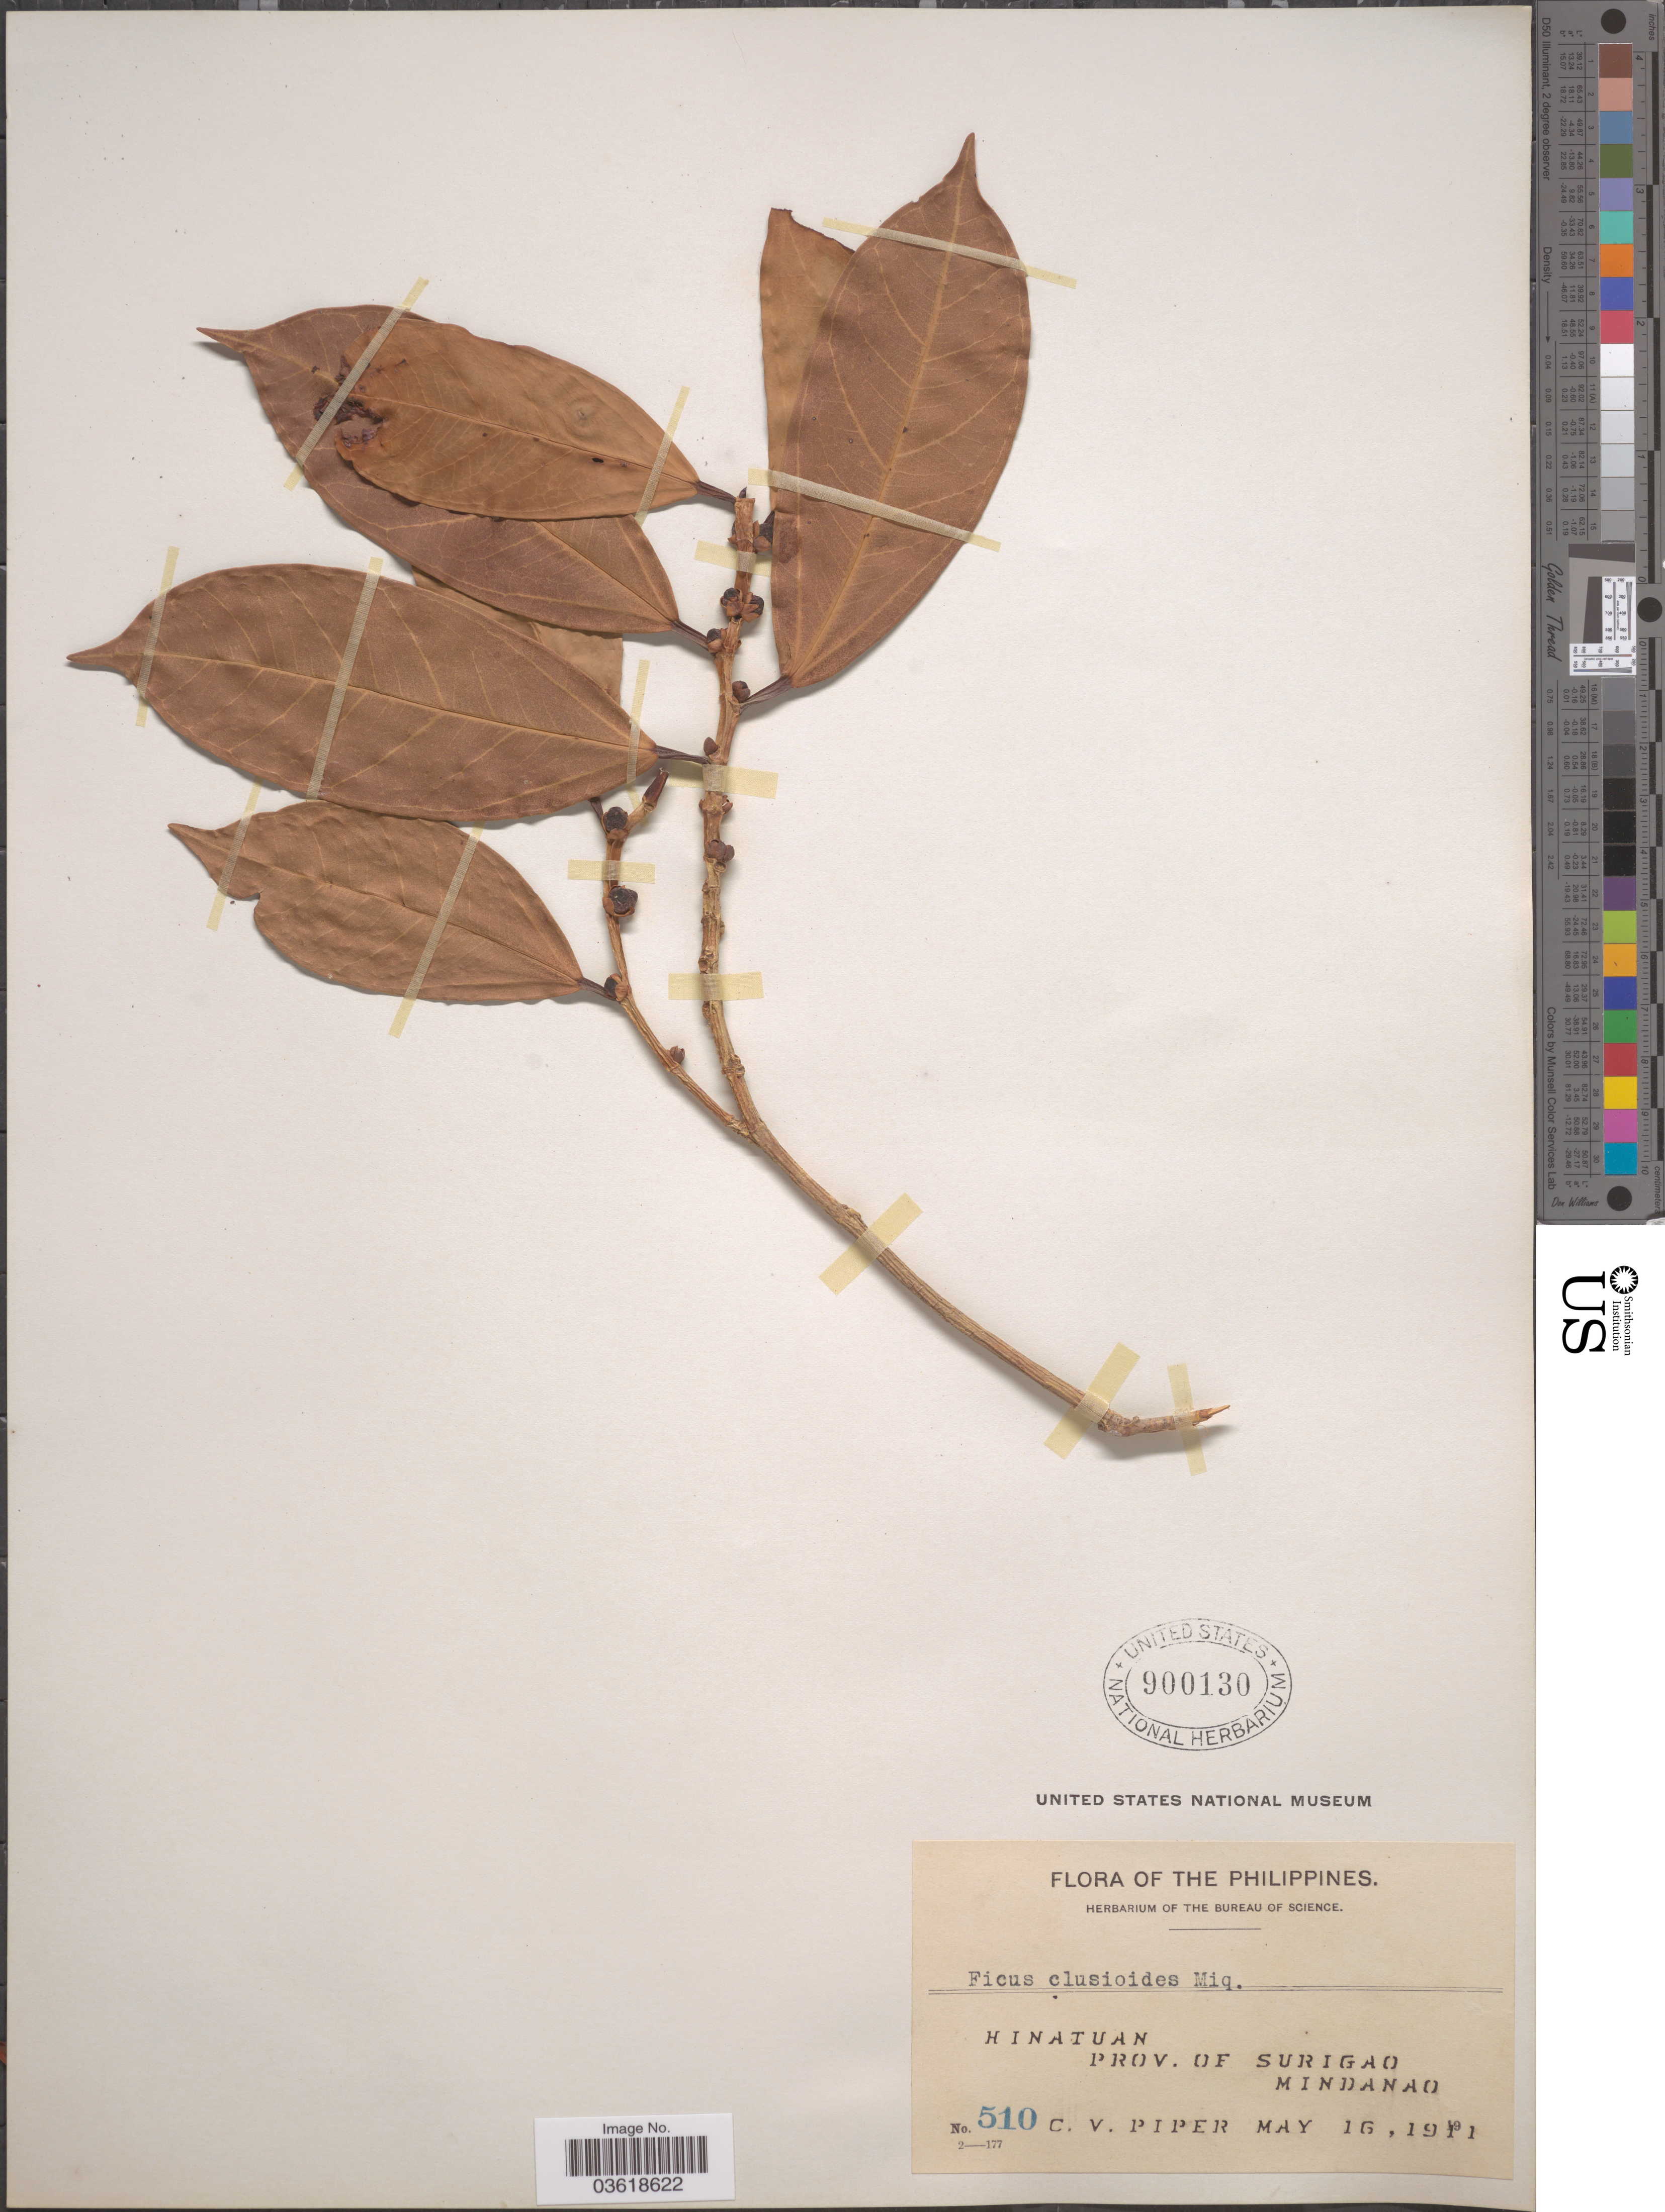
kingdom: Plantae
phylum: Tracheophyta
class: Magnoliopsida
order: Rosales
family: Moraceae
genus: Ficus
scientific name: Ficus clusioides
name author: Miq.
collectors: C. V. Piper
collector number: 510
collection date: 1911-05-16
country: Philippines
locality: Hinatuan. Prov . of Surigao. Mindanao.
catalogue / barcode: US 900130